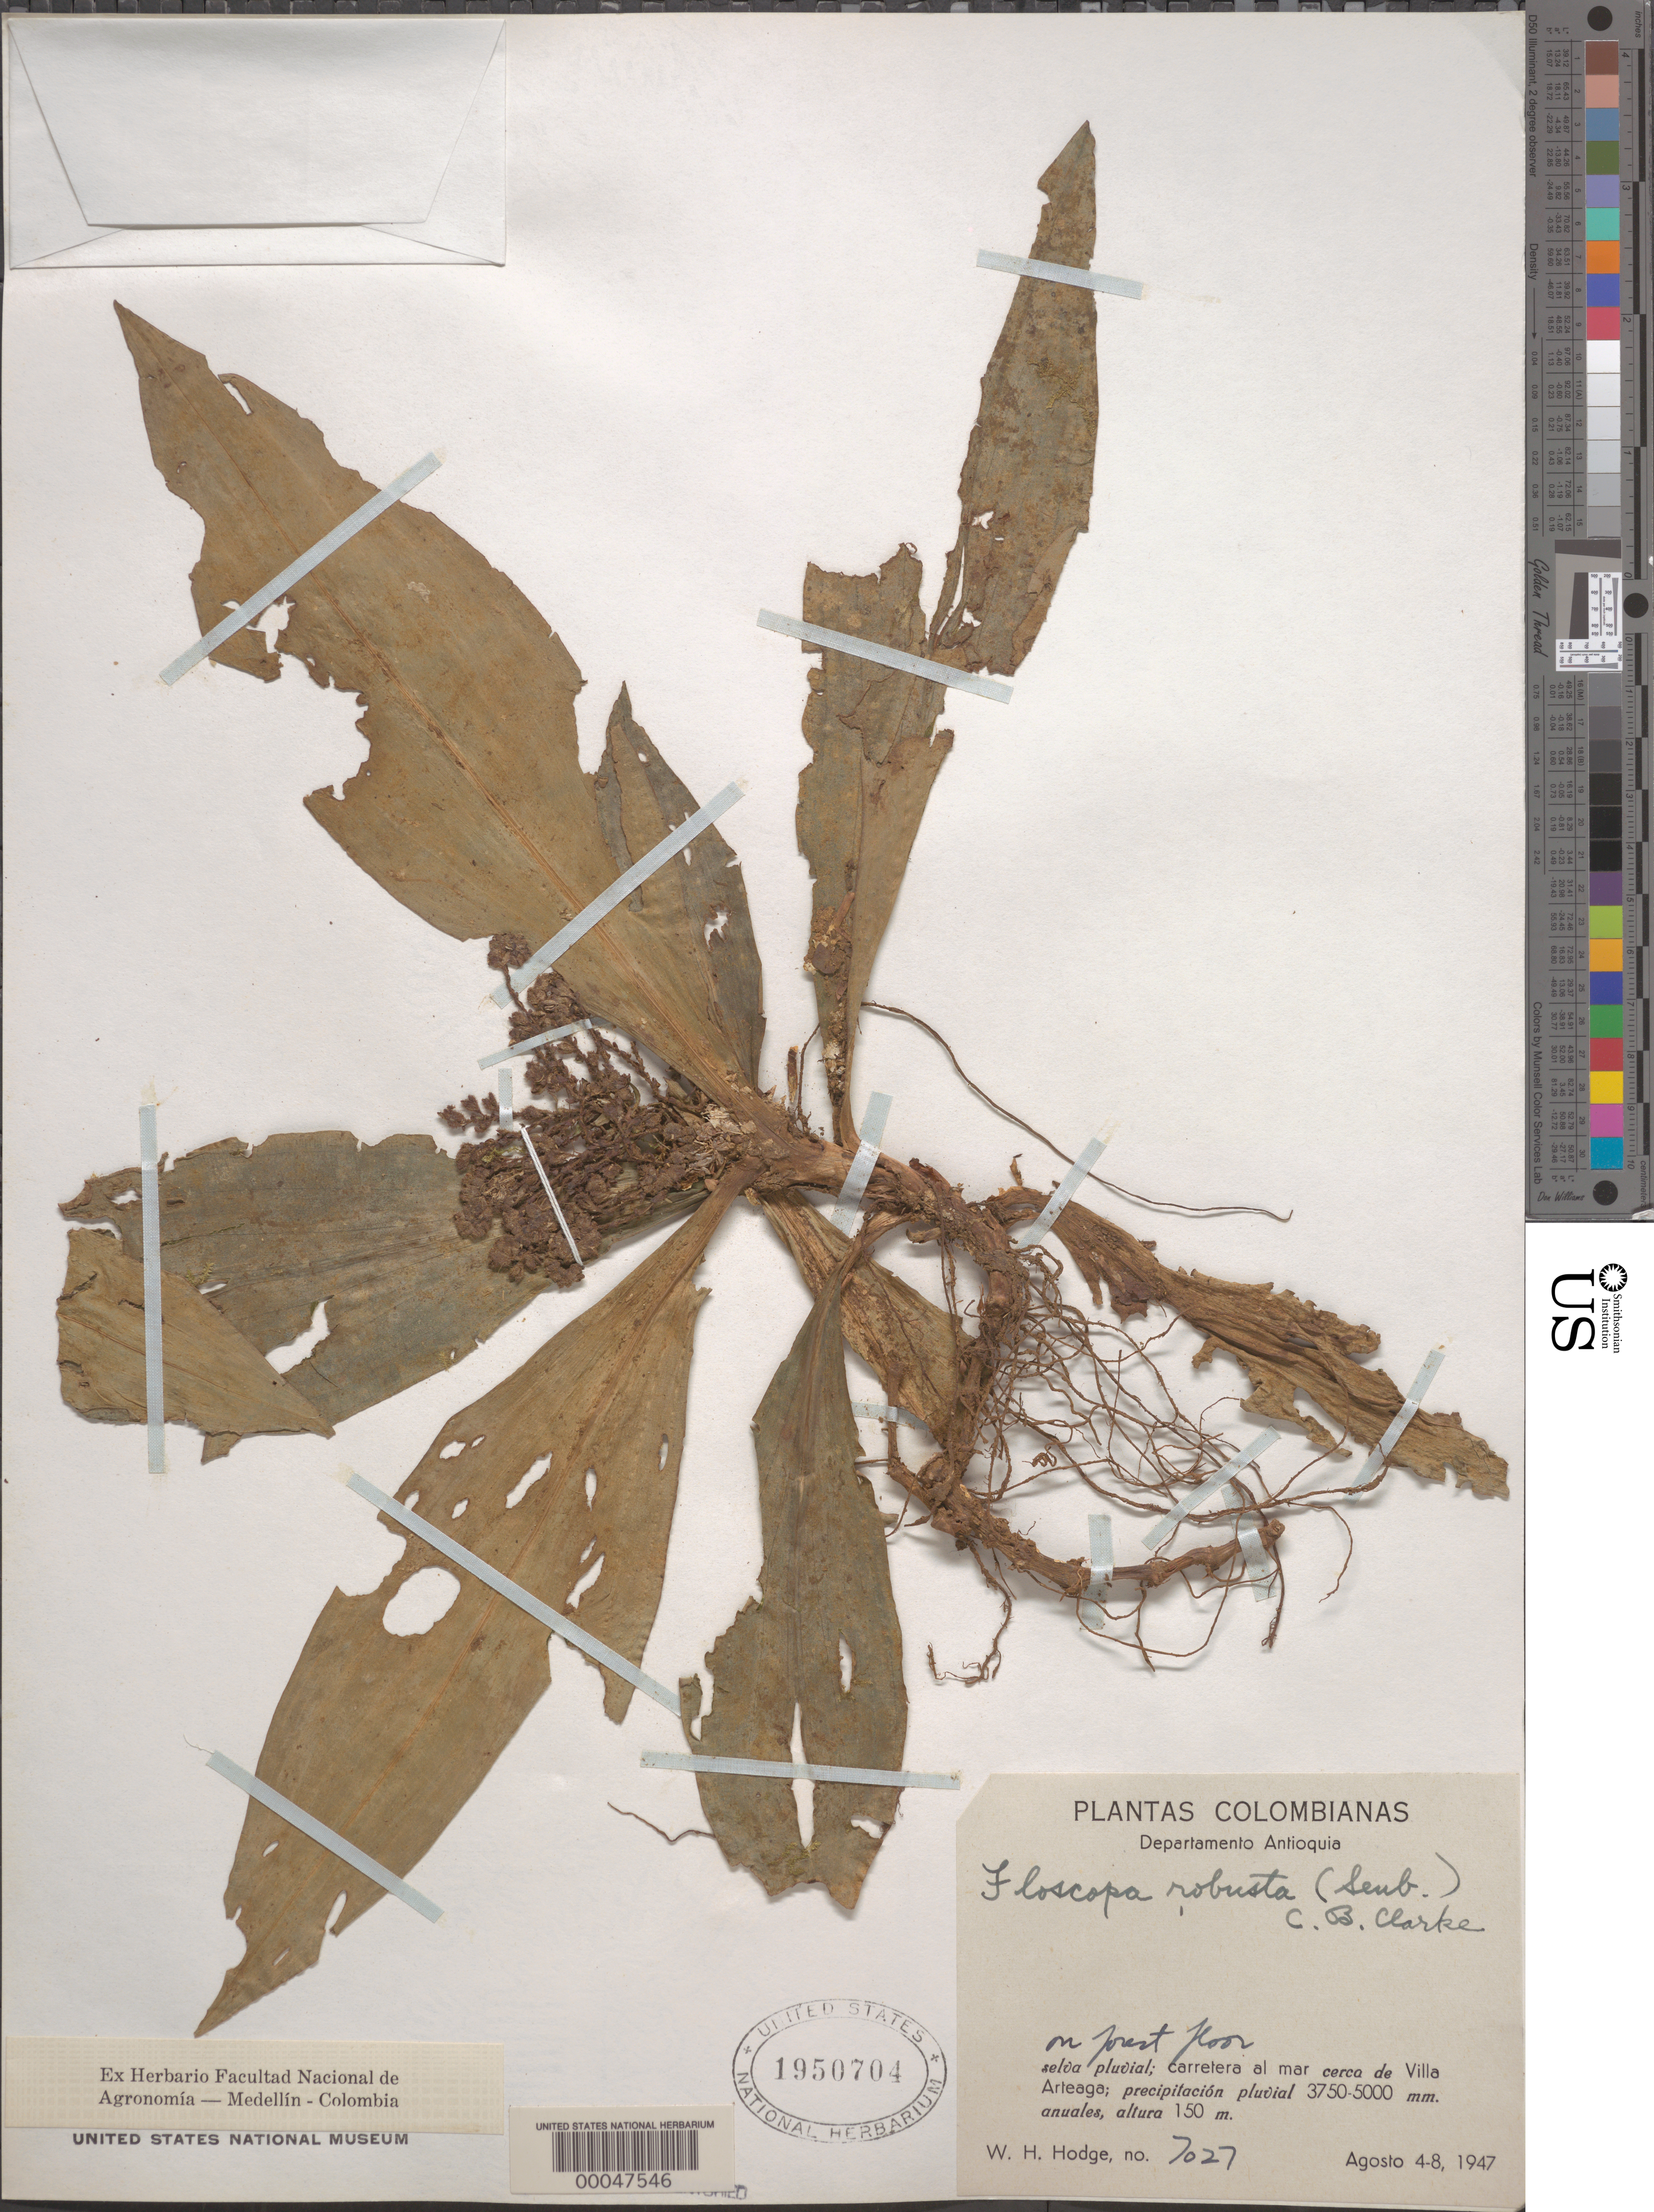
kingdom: Plantae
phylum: Tracheophyta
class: Liliopsida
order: Commelinales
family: Commelinaceae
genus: Floscopa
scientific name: Floscopa robusta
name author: (Seub.) C.B. Clarke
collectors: W. Hodge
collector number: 7027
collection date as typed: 04 Aug 1947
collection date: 1947-08-04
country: Colombia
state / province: Antioquia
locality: Villa Arteaga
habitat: Alluvial plain; forest floor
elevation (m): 150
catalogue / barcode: US 1950704